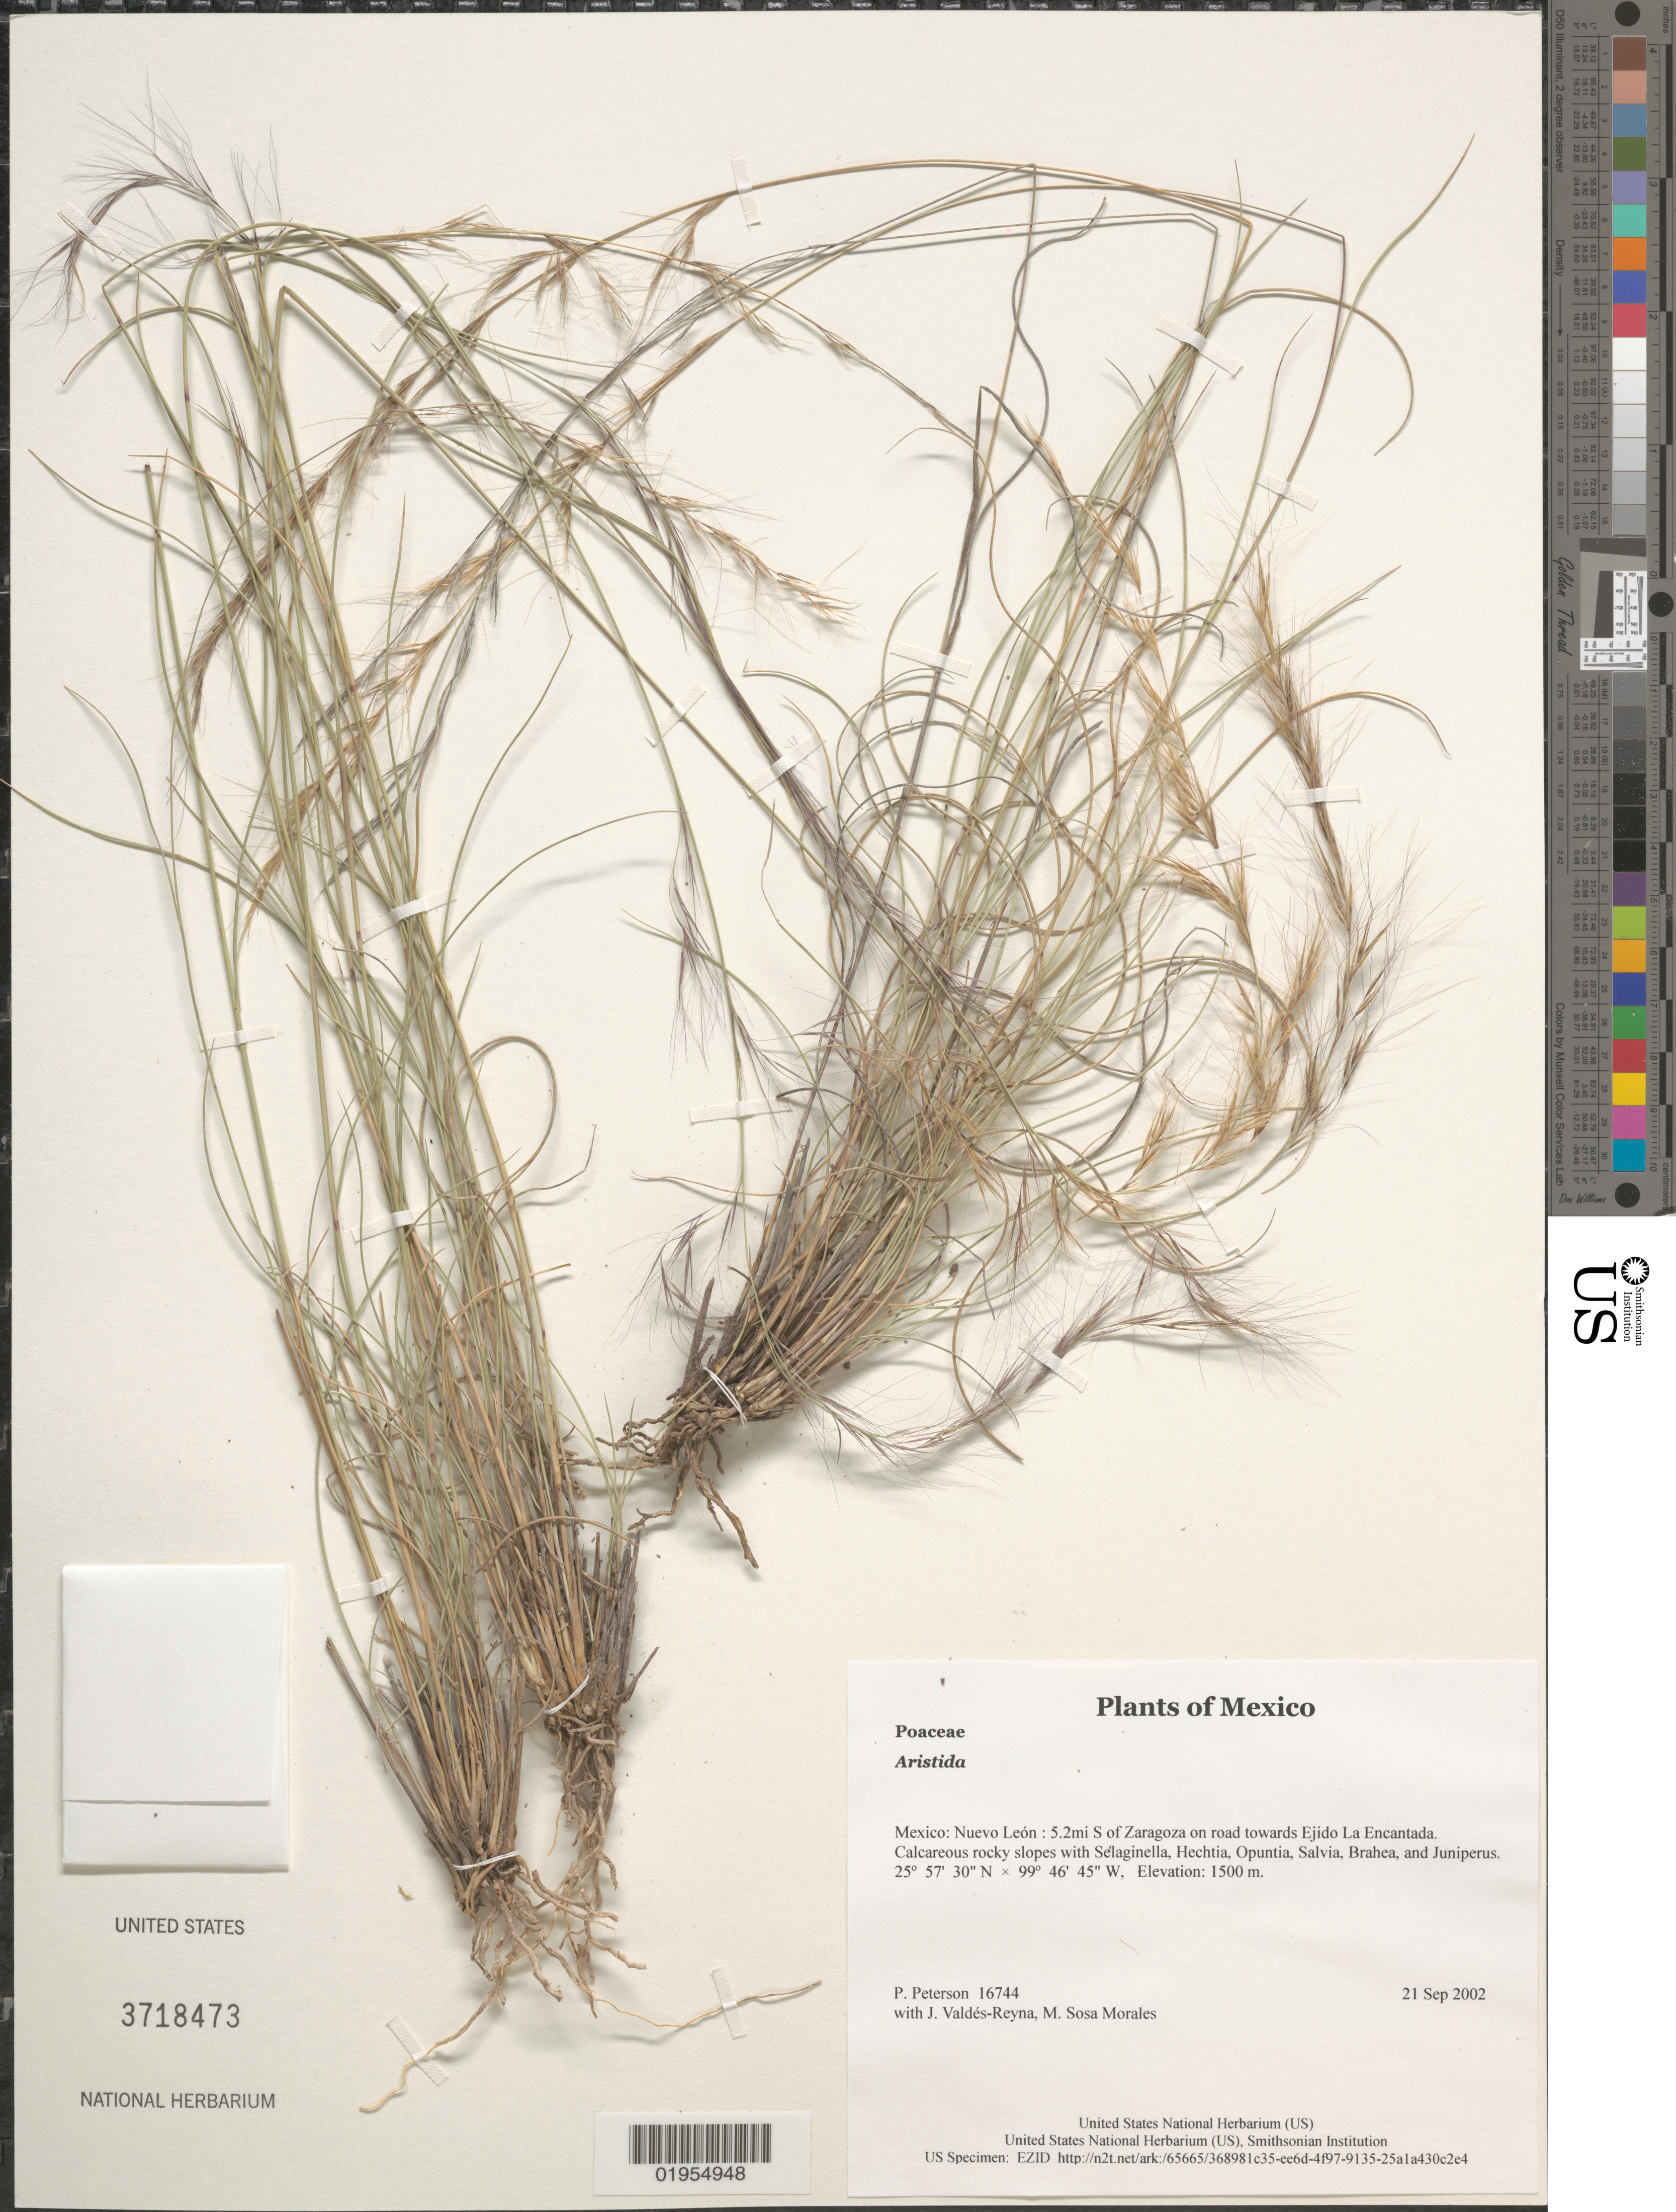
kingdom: Plantae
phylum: Tracheophyta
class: Liliopsida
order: Poales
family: Poaceae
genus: Aristida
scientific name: Aristida sp.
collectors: P. M. Peterson, J. Valdés-Reyna & M. Sosa Morales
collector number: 16744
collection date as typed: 21 Sep 2002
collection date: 2002-09-21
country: Mexico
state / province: Nuevo León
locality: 5.2mi S of Zaragoza on road towards Ejido La Encantada. Calcareous rocky slopes with Selaginella, Hechtia, Opuntia, Salvia, Brahea, and Juniperus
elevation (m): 1500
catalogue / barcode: US 3718473